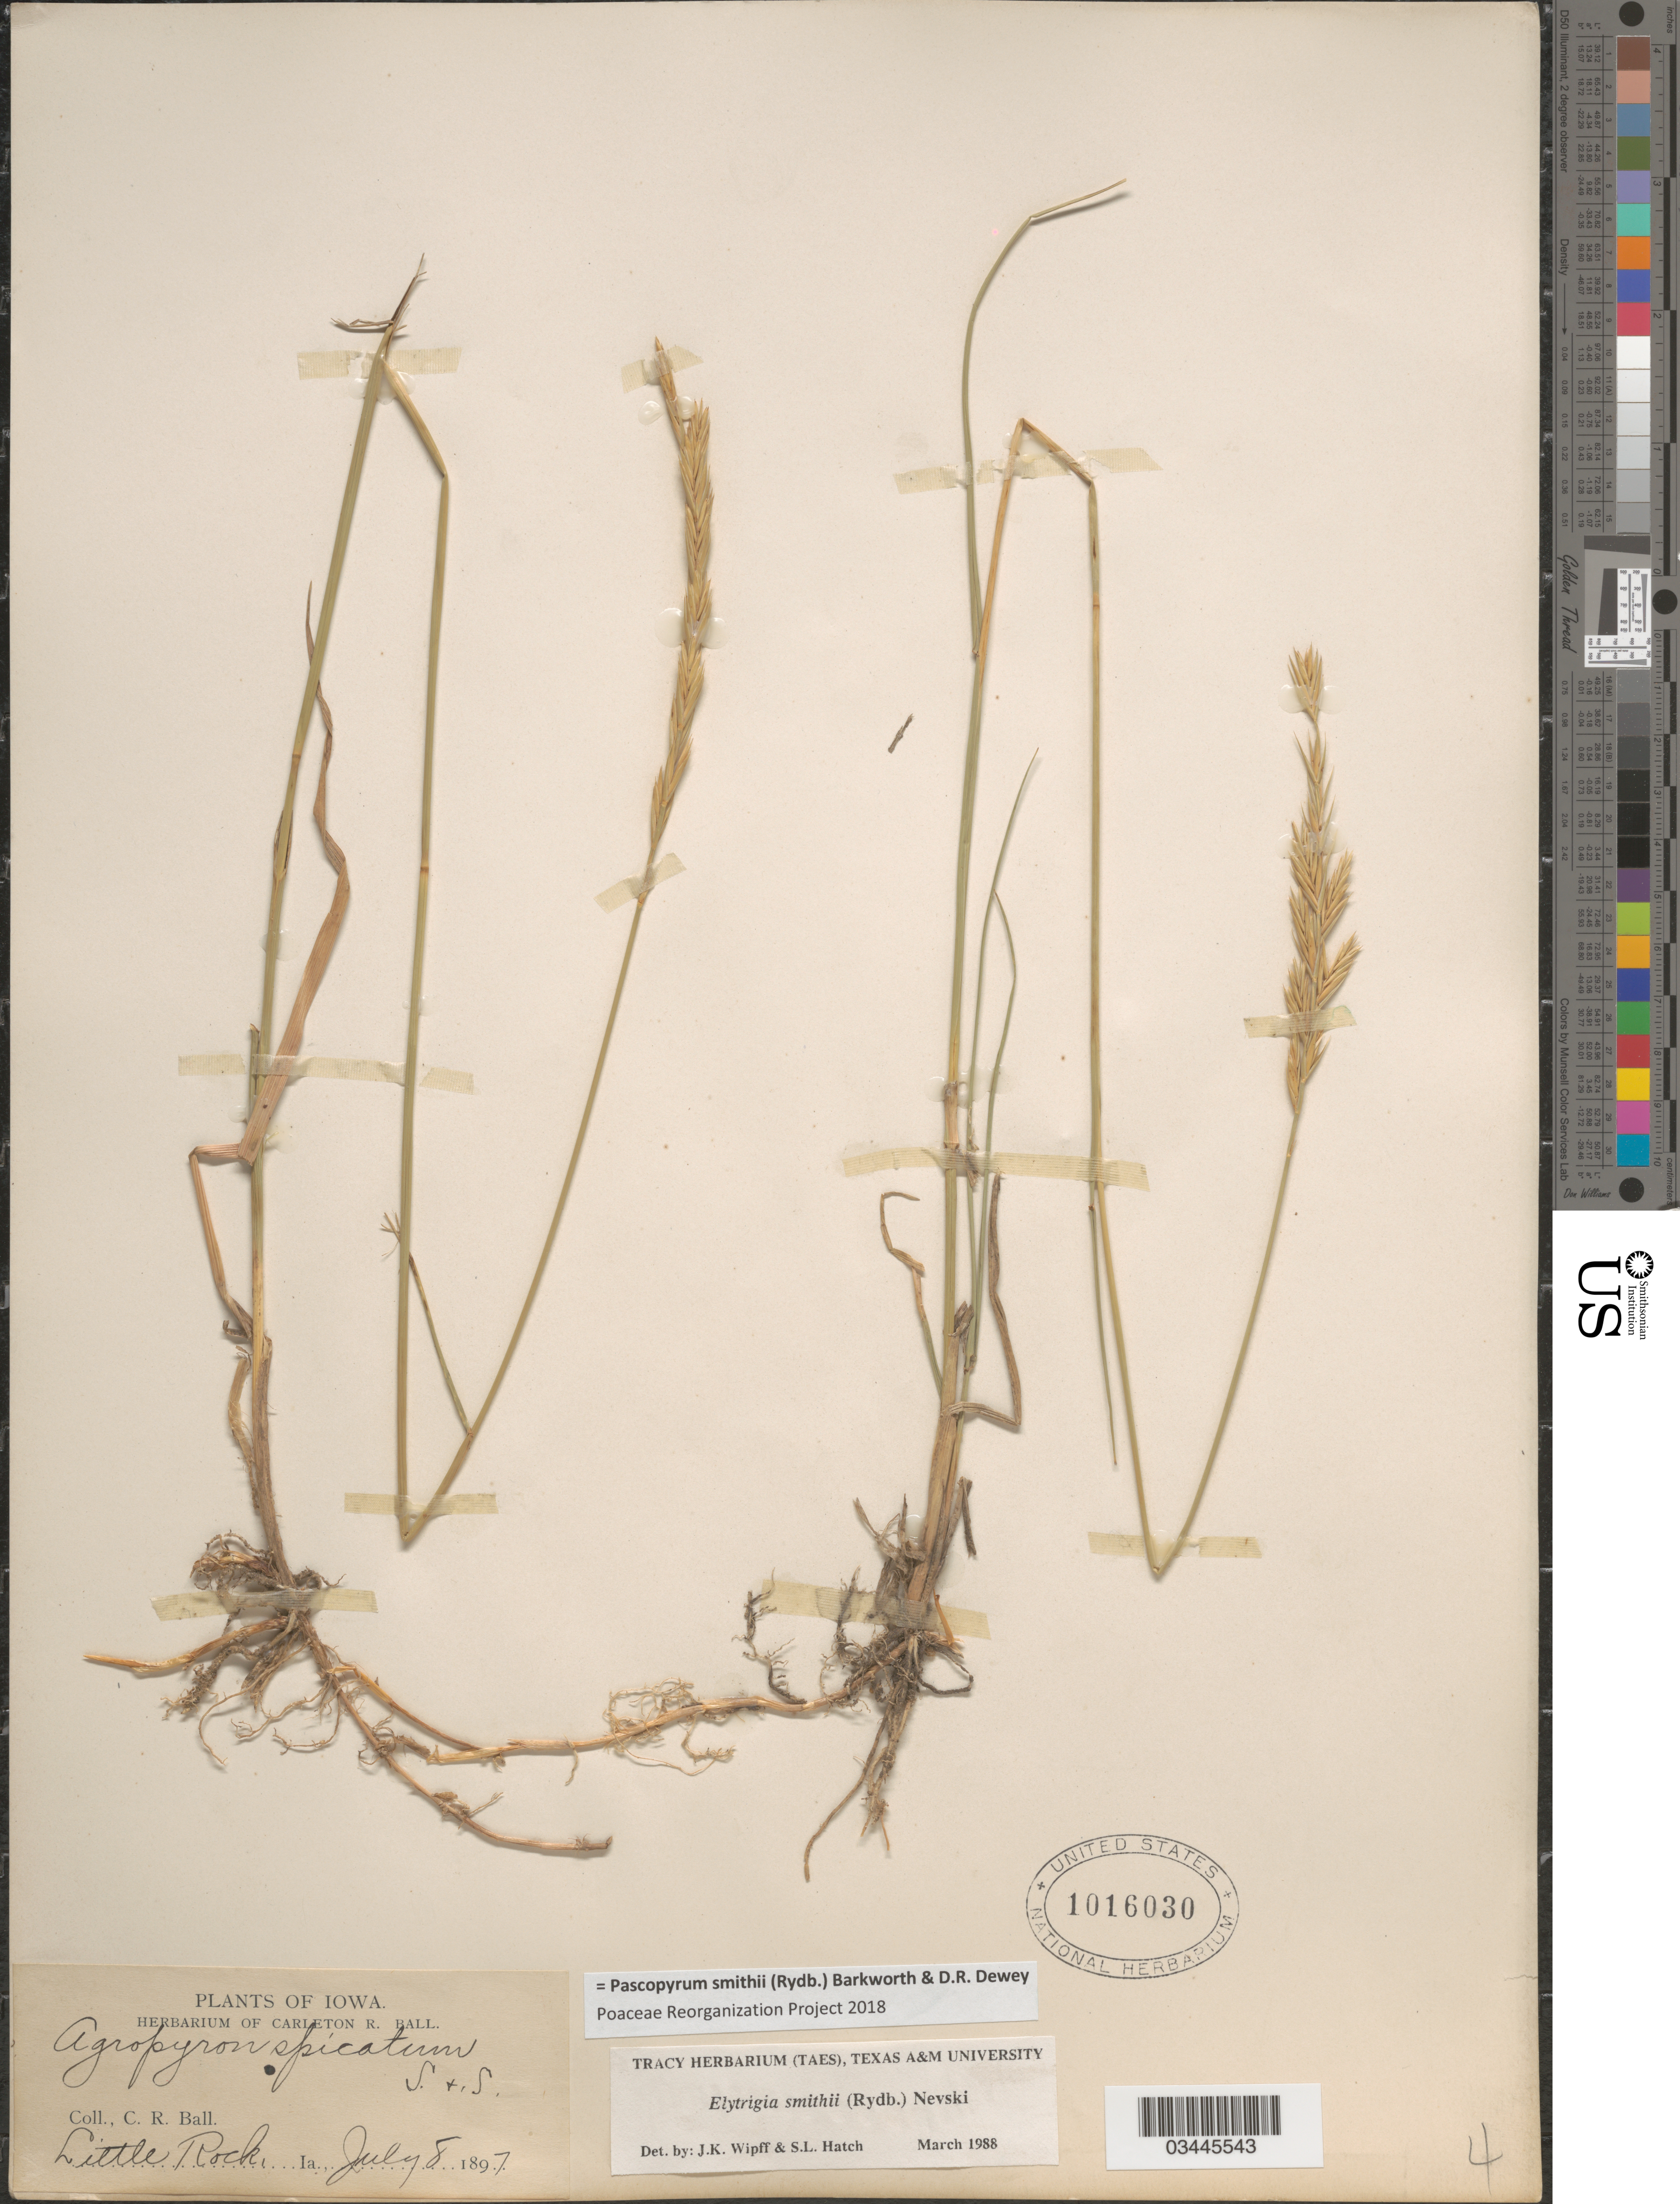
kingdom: Plantae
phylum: Tracheophyta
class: Liliopsida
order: Poales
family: Poaceae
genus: Pascopyrum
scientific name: Pascopyrum smithii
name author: (Rydb.) Barkworth & Dewey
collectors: C. R. Ball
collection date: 1897-07-08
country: United States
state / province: Iowa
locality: Little Rock.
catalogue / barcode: US 1016030